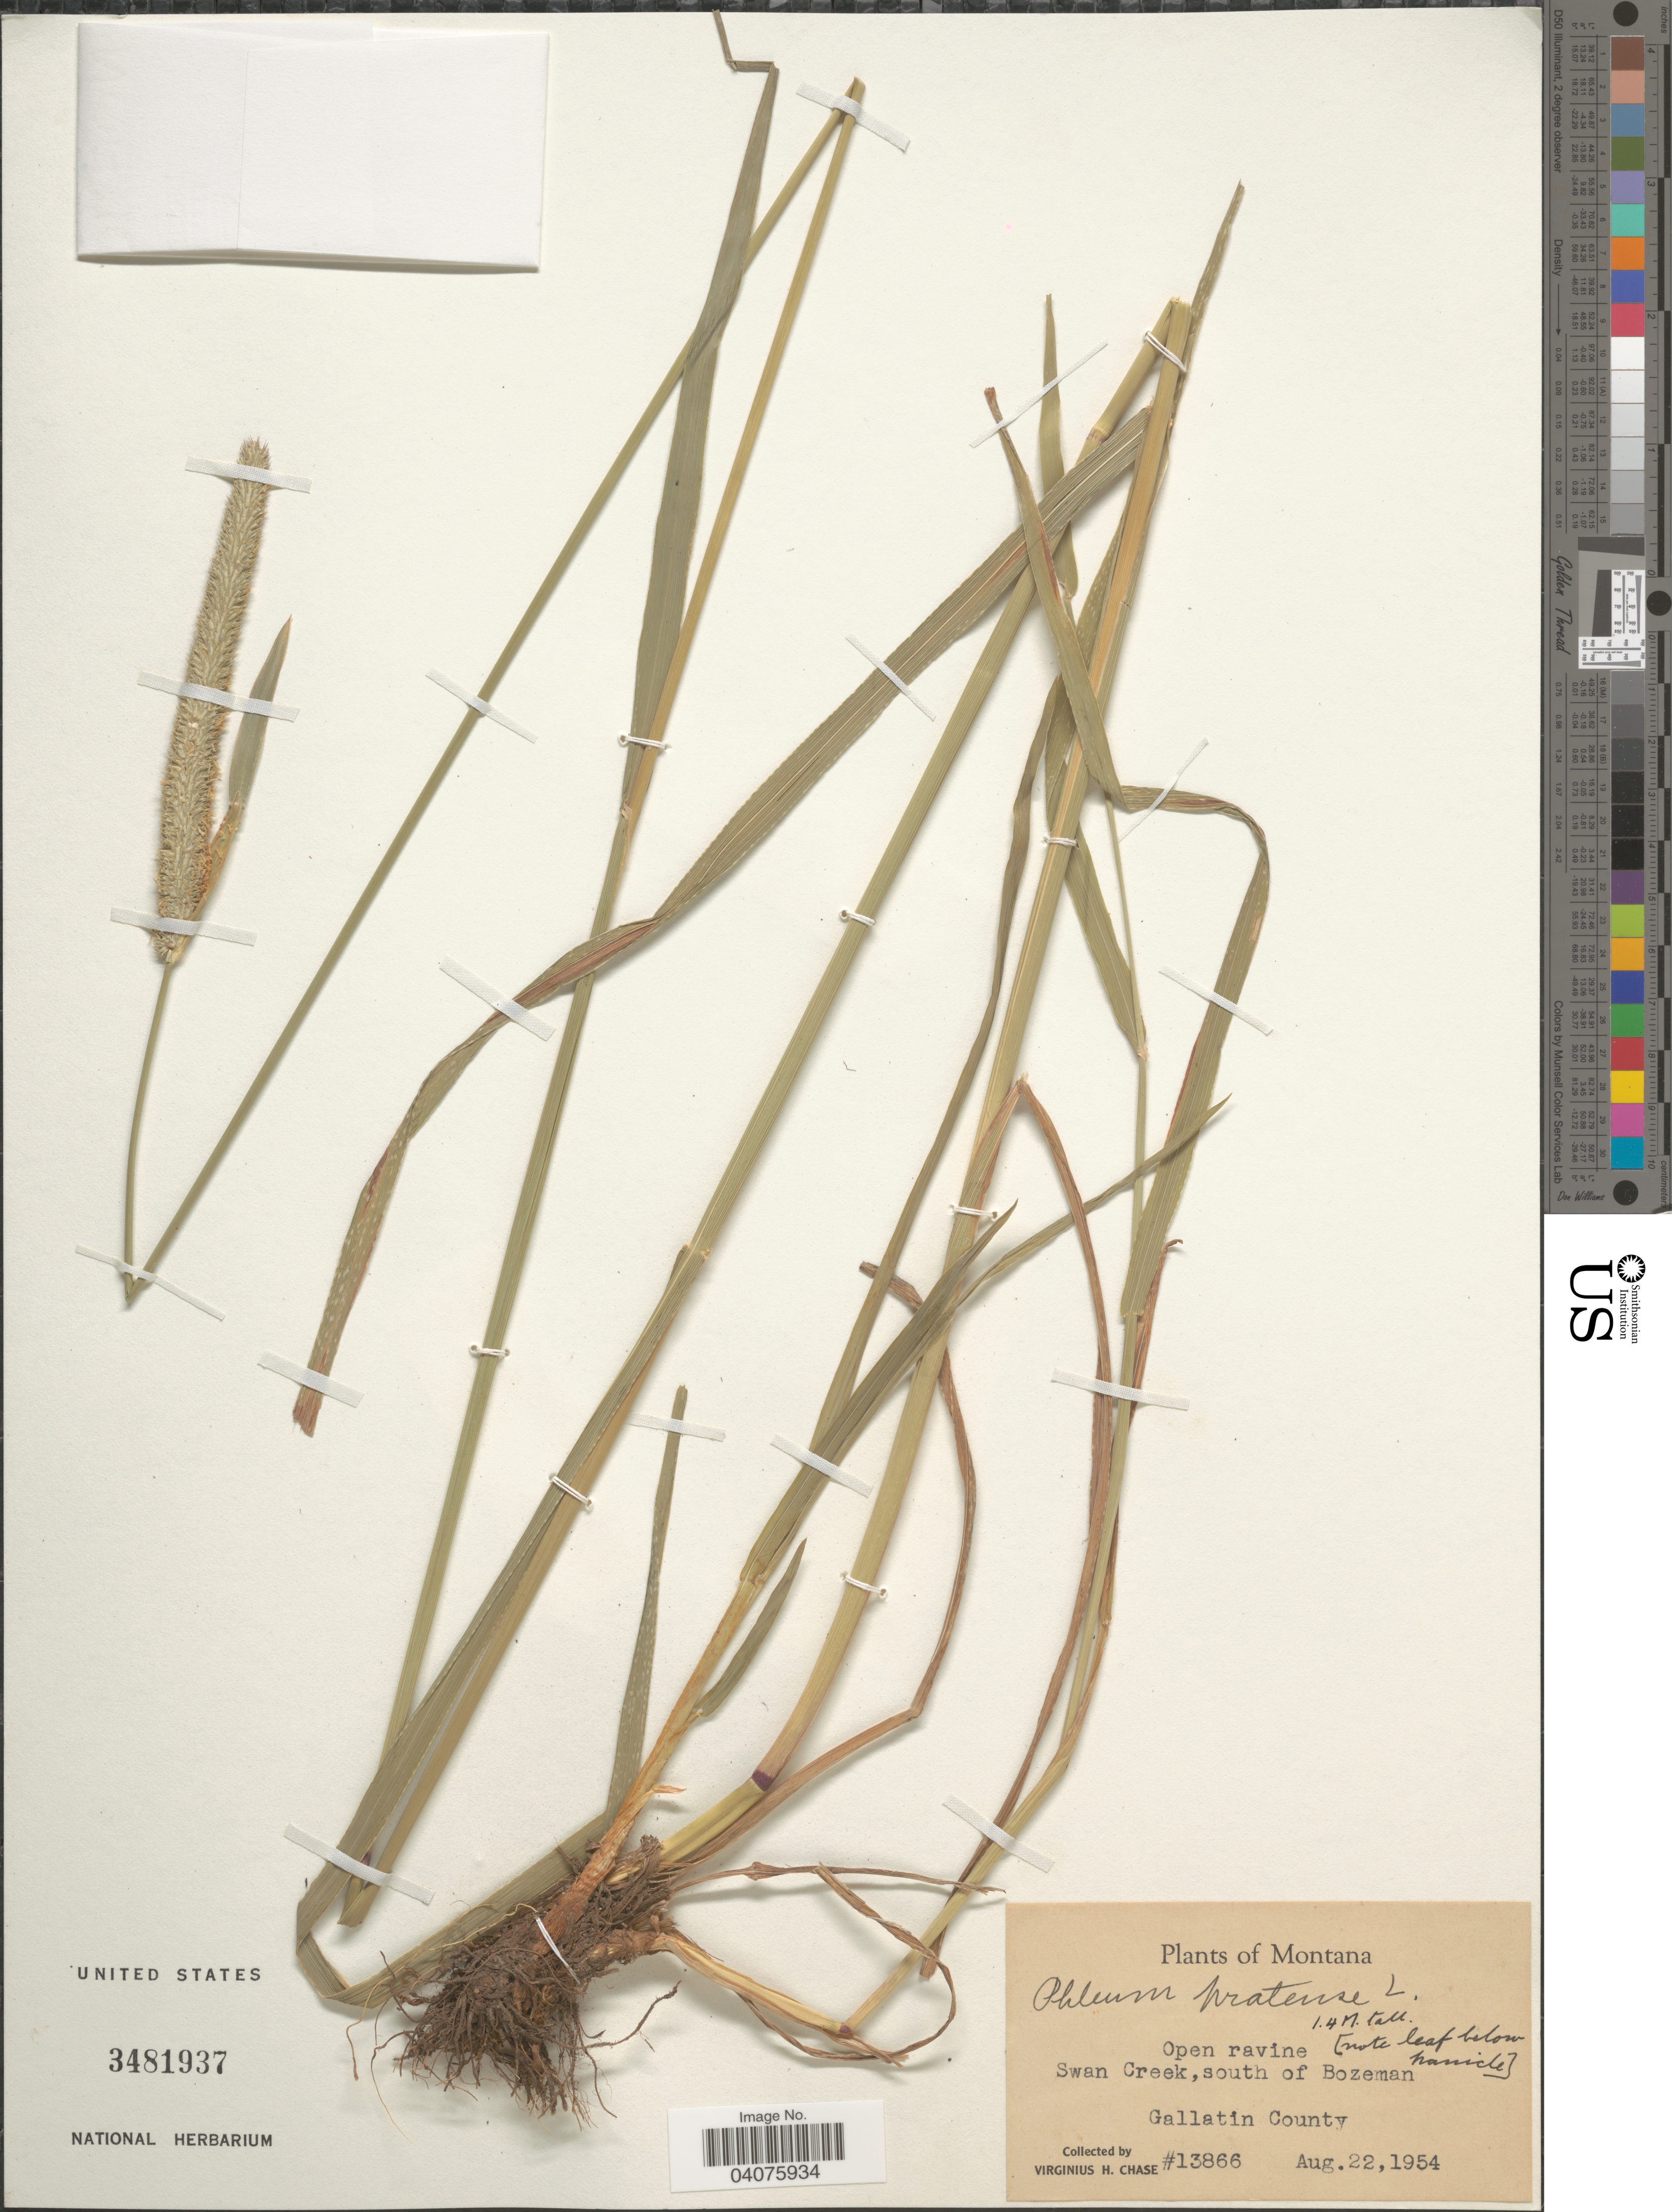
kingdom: Plantae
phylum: Tracheophyta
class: Liliopsida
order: Poales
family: Poaceae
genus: Phleum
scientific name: Phleum pratense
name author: L.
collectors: V. H. Chase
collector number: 13866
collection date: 1954-08-22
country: United States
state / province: Montana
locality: Swan Creek, south of Bozeman. Gallatin County.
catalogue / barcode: US 3481937